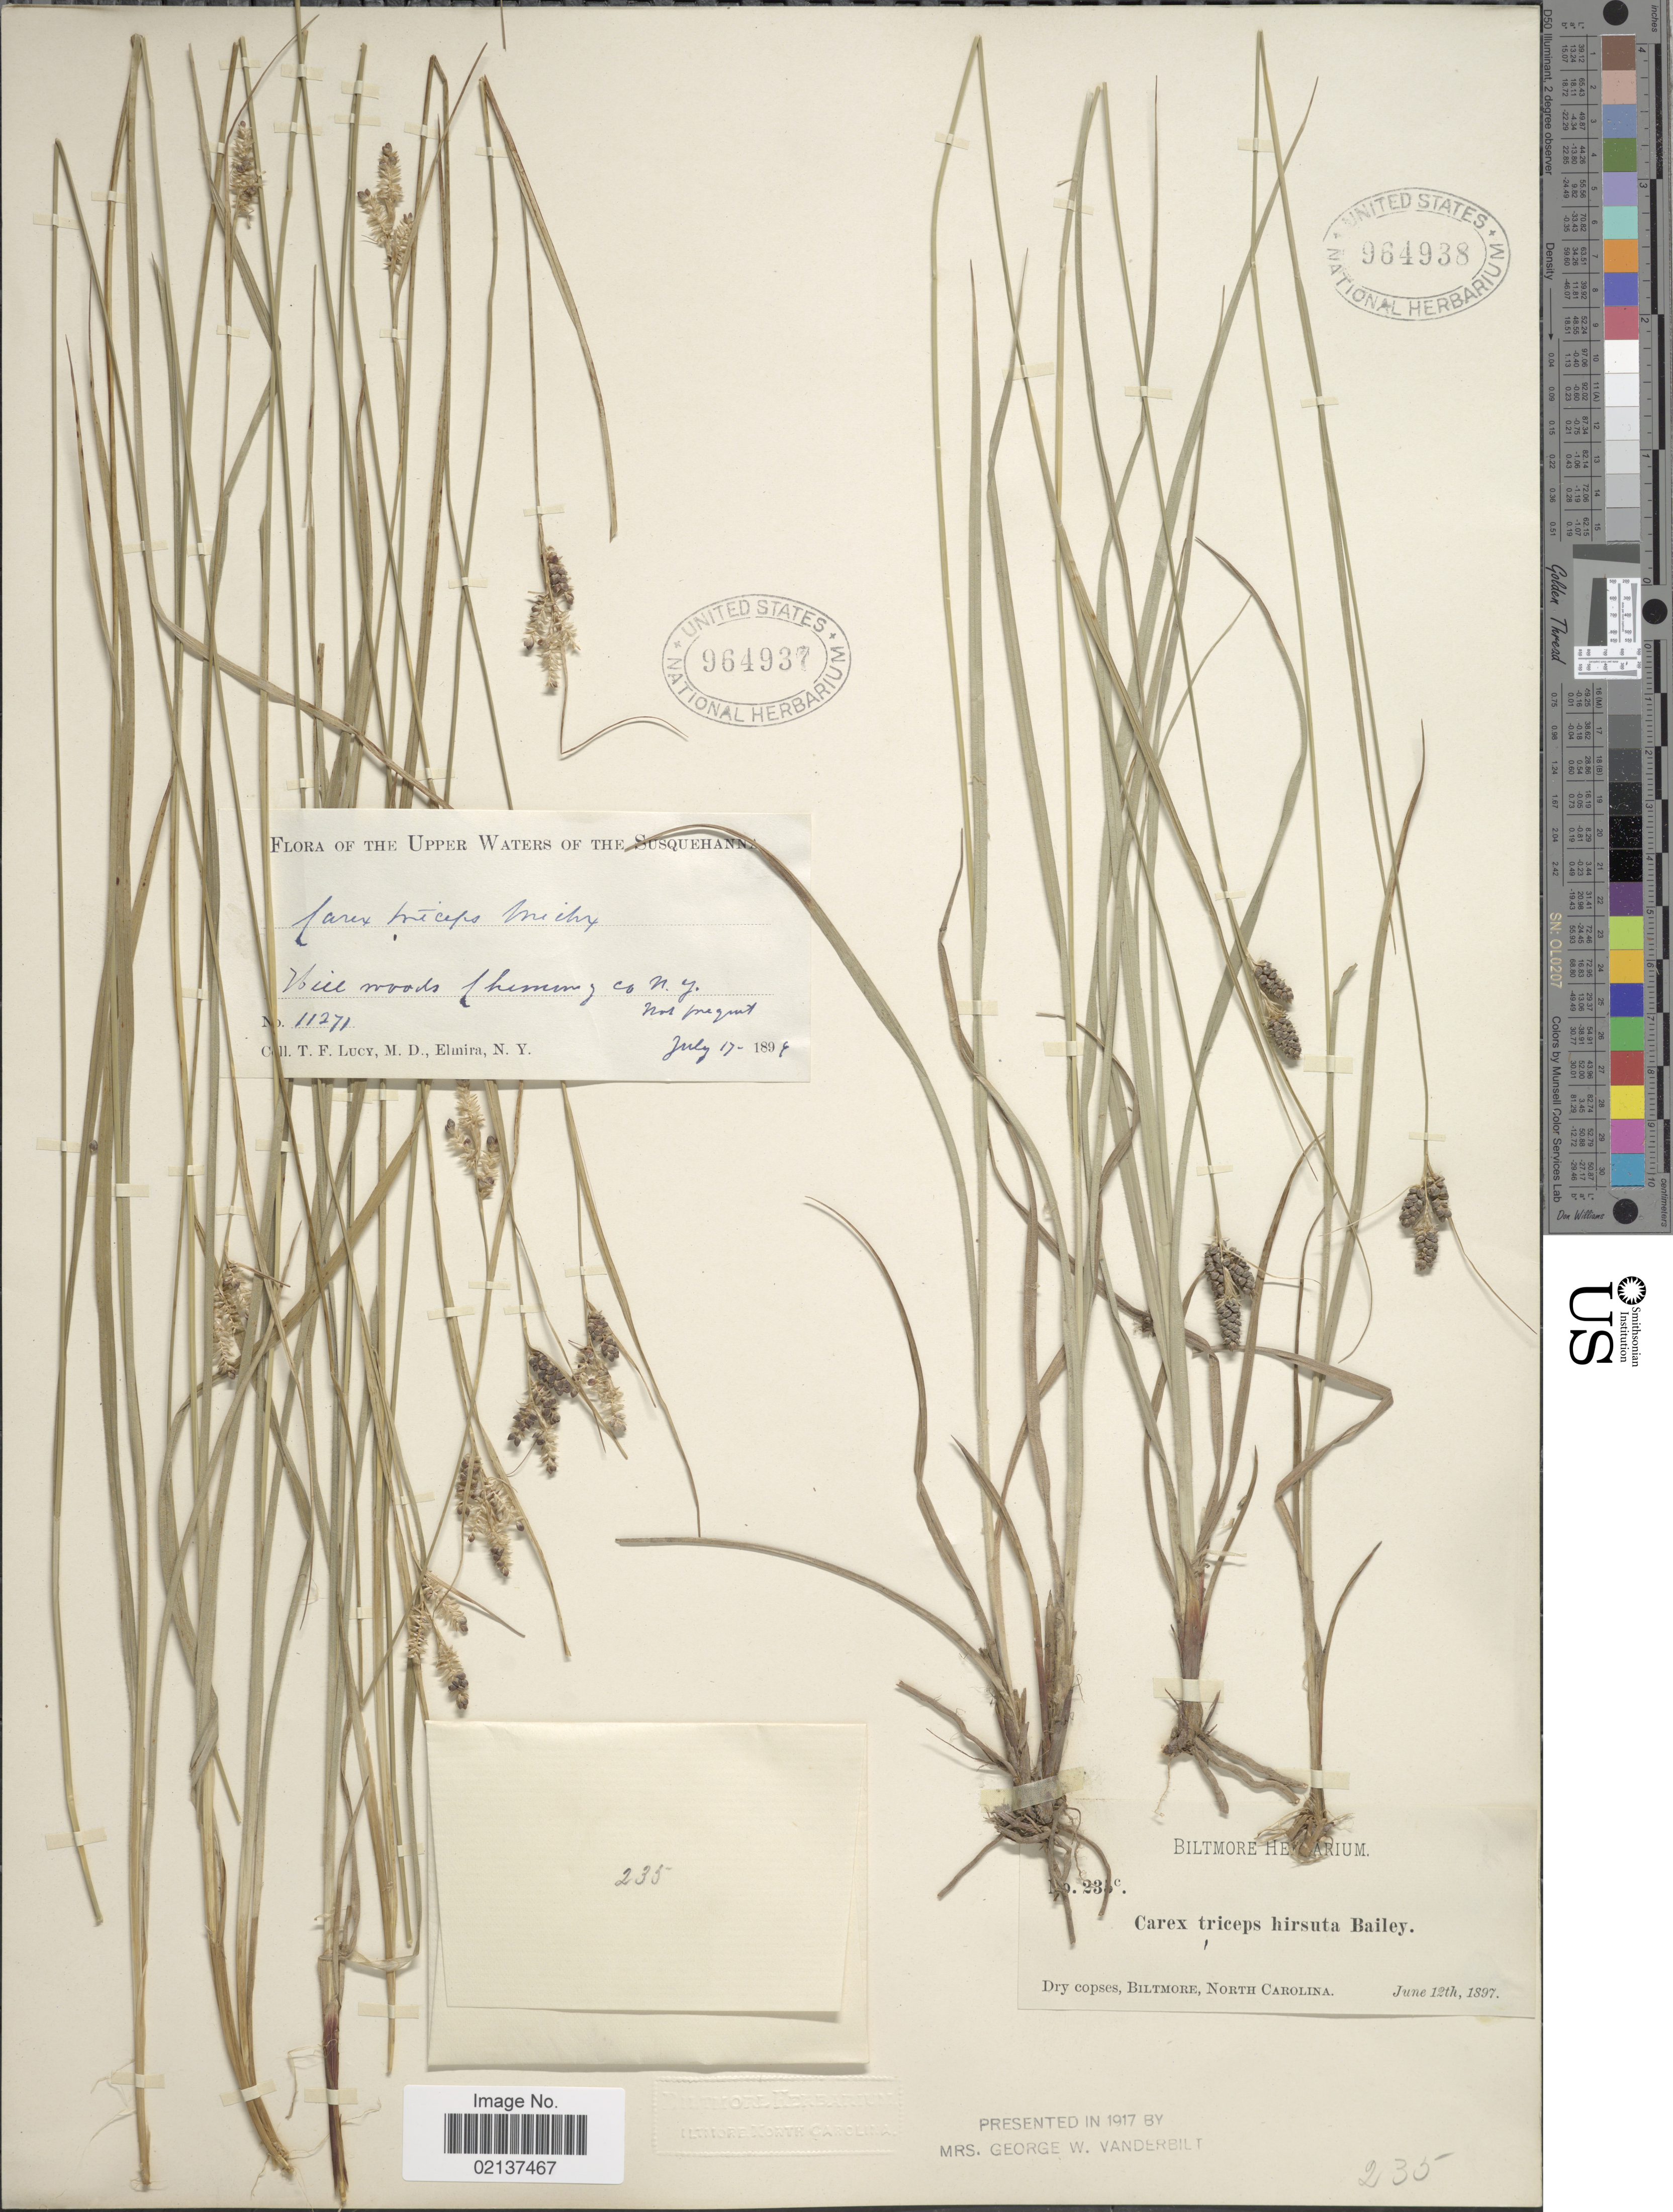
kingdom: Plantae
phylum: Tracheophyta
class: Liliopsida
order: Poales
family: Cyperaceae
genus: Carex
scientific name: Carex hirsutella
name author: Mack.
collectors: T. Lucy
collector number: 11271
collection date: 1896-07-17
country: United States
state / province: New York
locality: The Upper Waters of the Susquehanna, Chemung Co, N.Y.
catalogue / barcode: US 964937